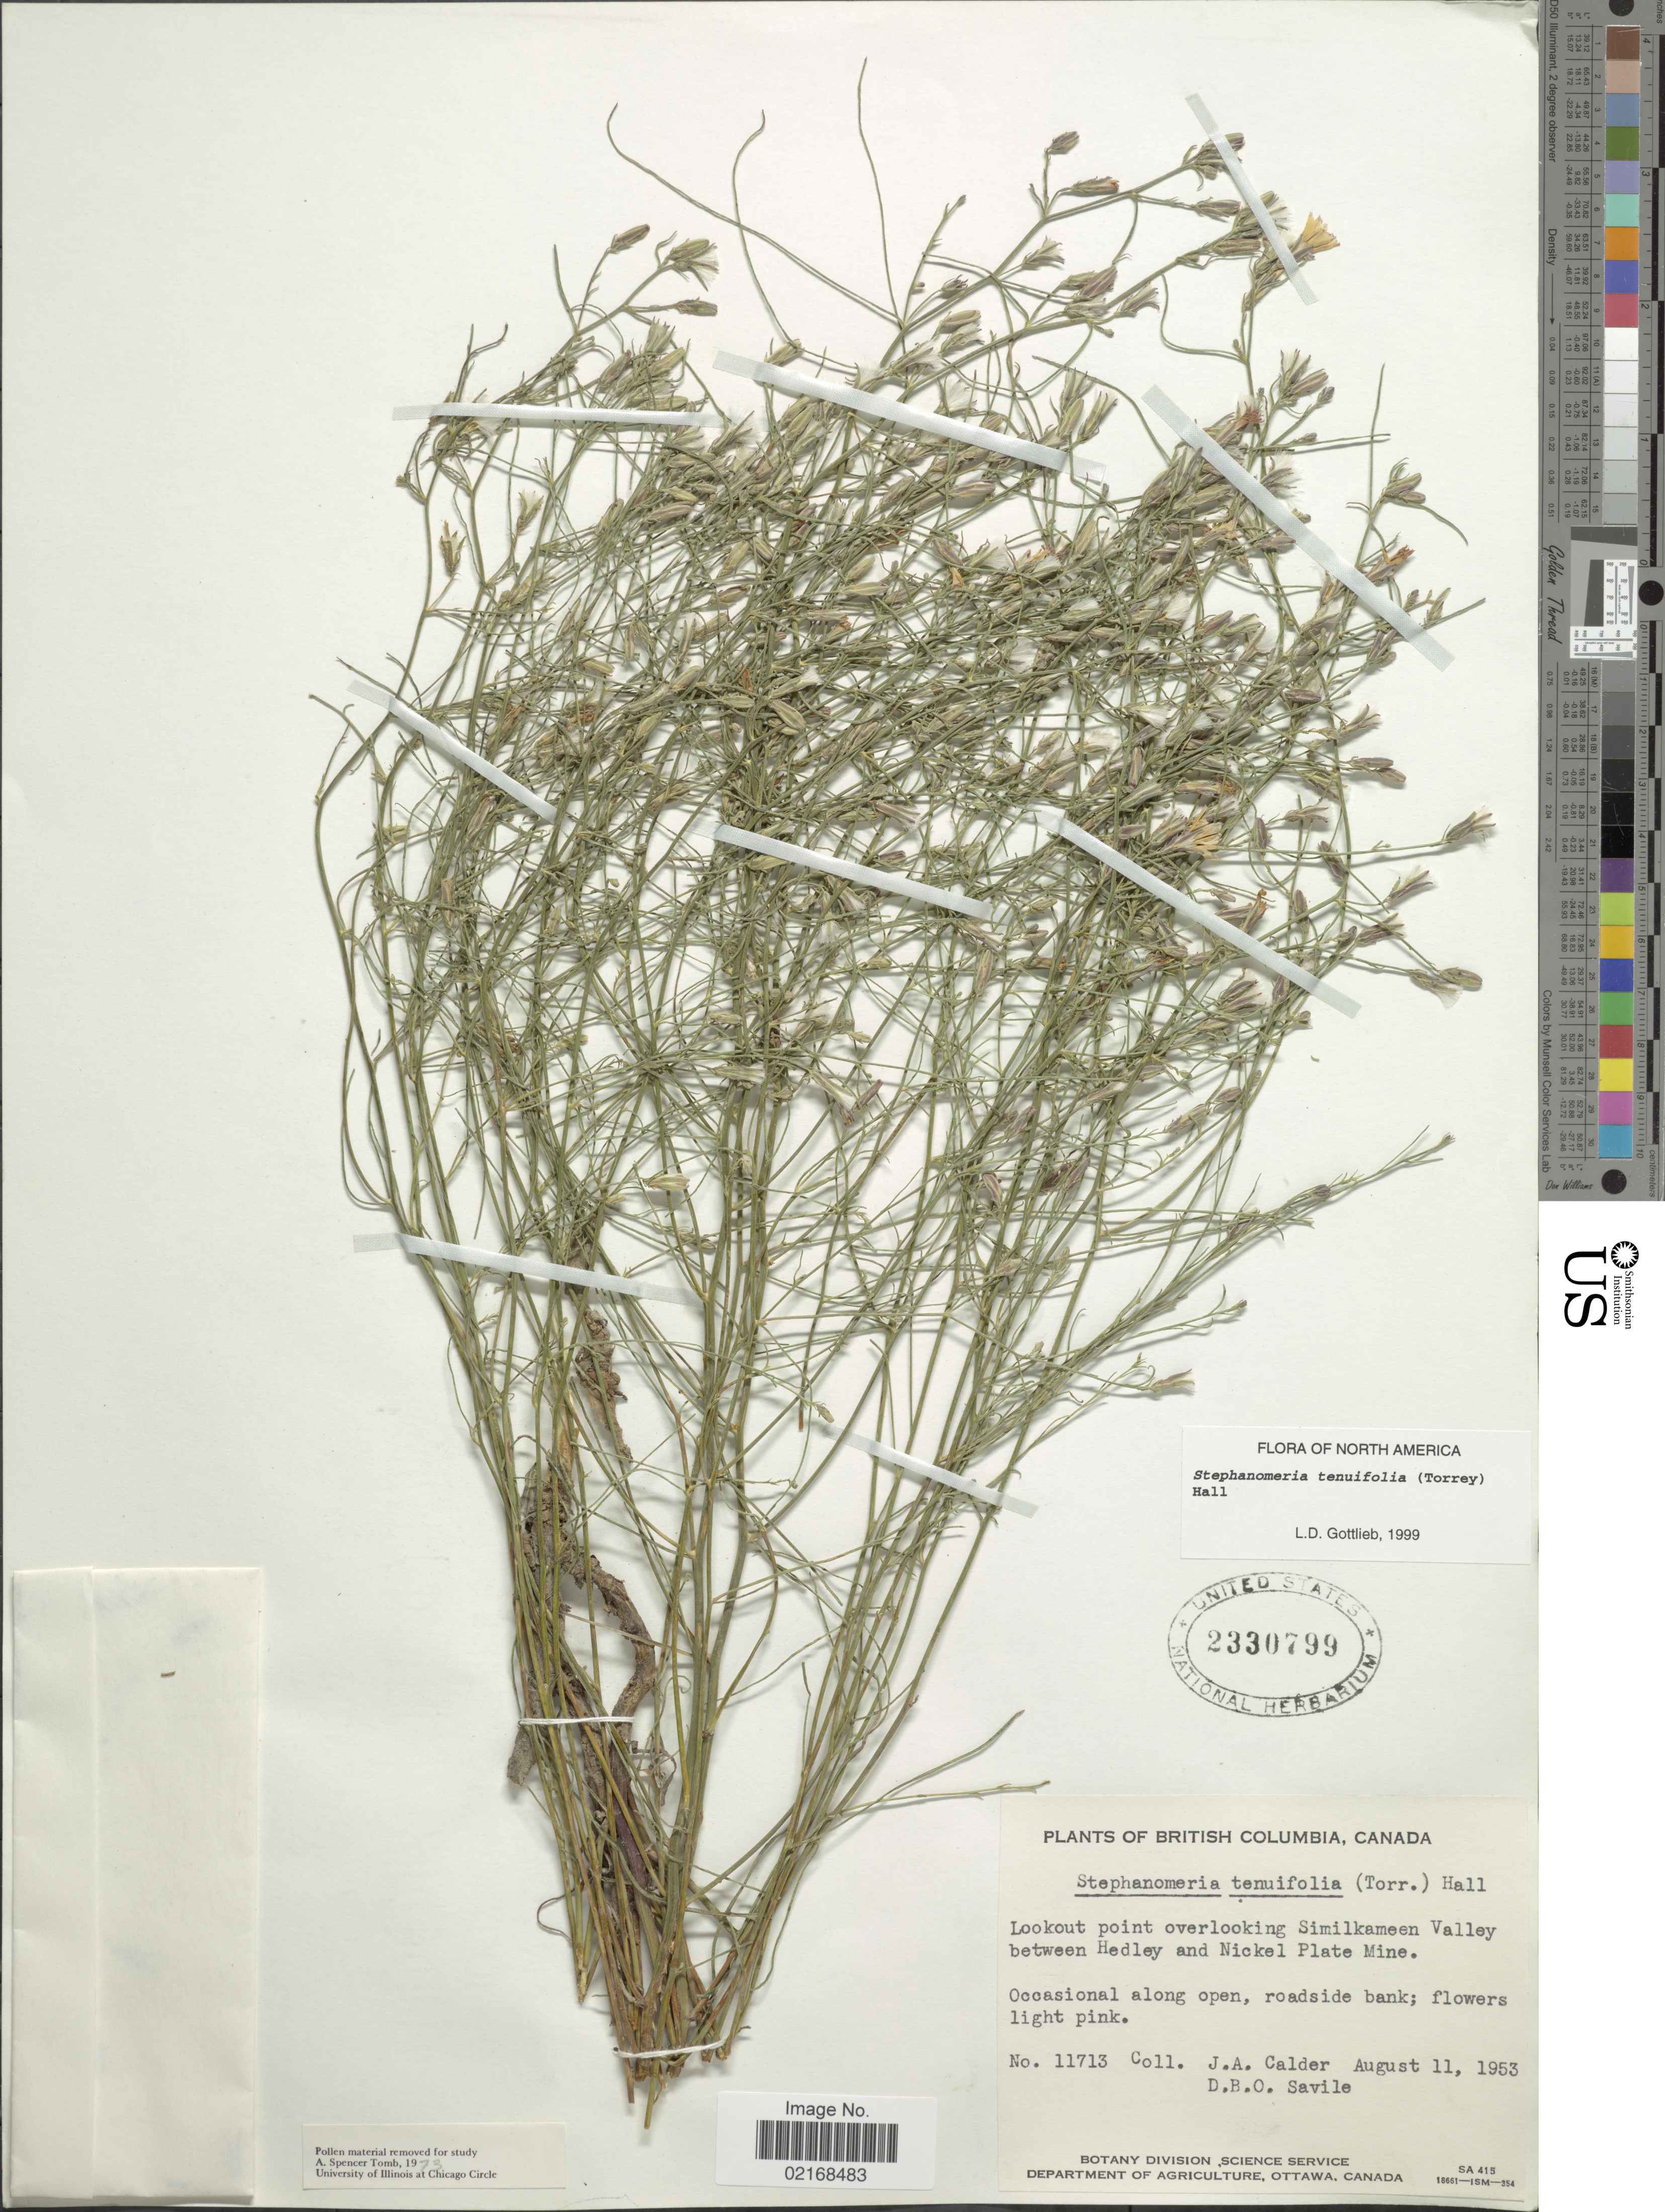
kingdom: Plantae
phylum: Tracheophyta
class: Magnoliopsida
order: Asterales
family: Asteraceae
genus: Stephanomeria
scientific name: Stephanomeria tenuifolia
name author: (Torr.) H.M. Hall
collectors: J. A. Calder & D. Savile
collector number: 11713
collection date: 1953-08-11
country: Canada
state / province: British Columbia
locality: Lookout point overlooking Similkameen Valley between Hedley and Nickel Plate Mine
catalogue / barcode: US 2330799